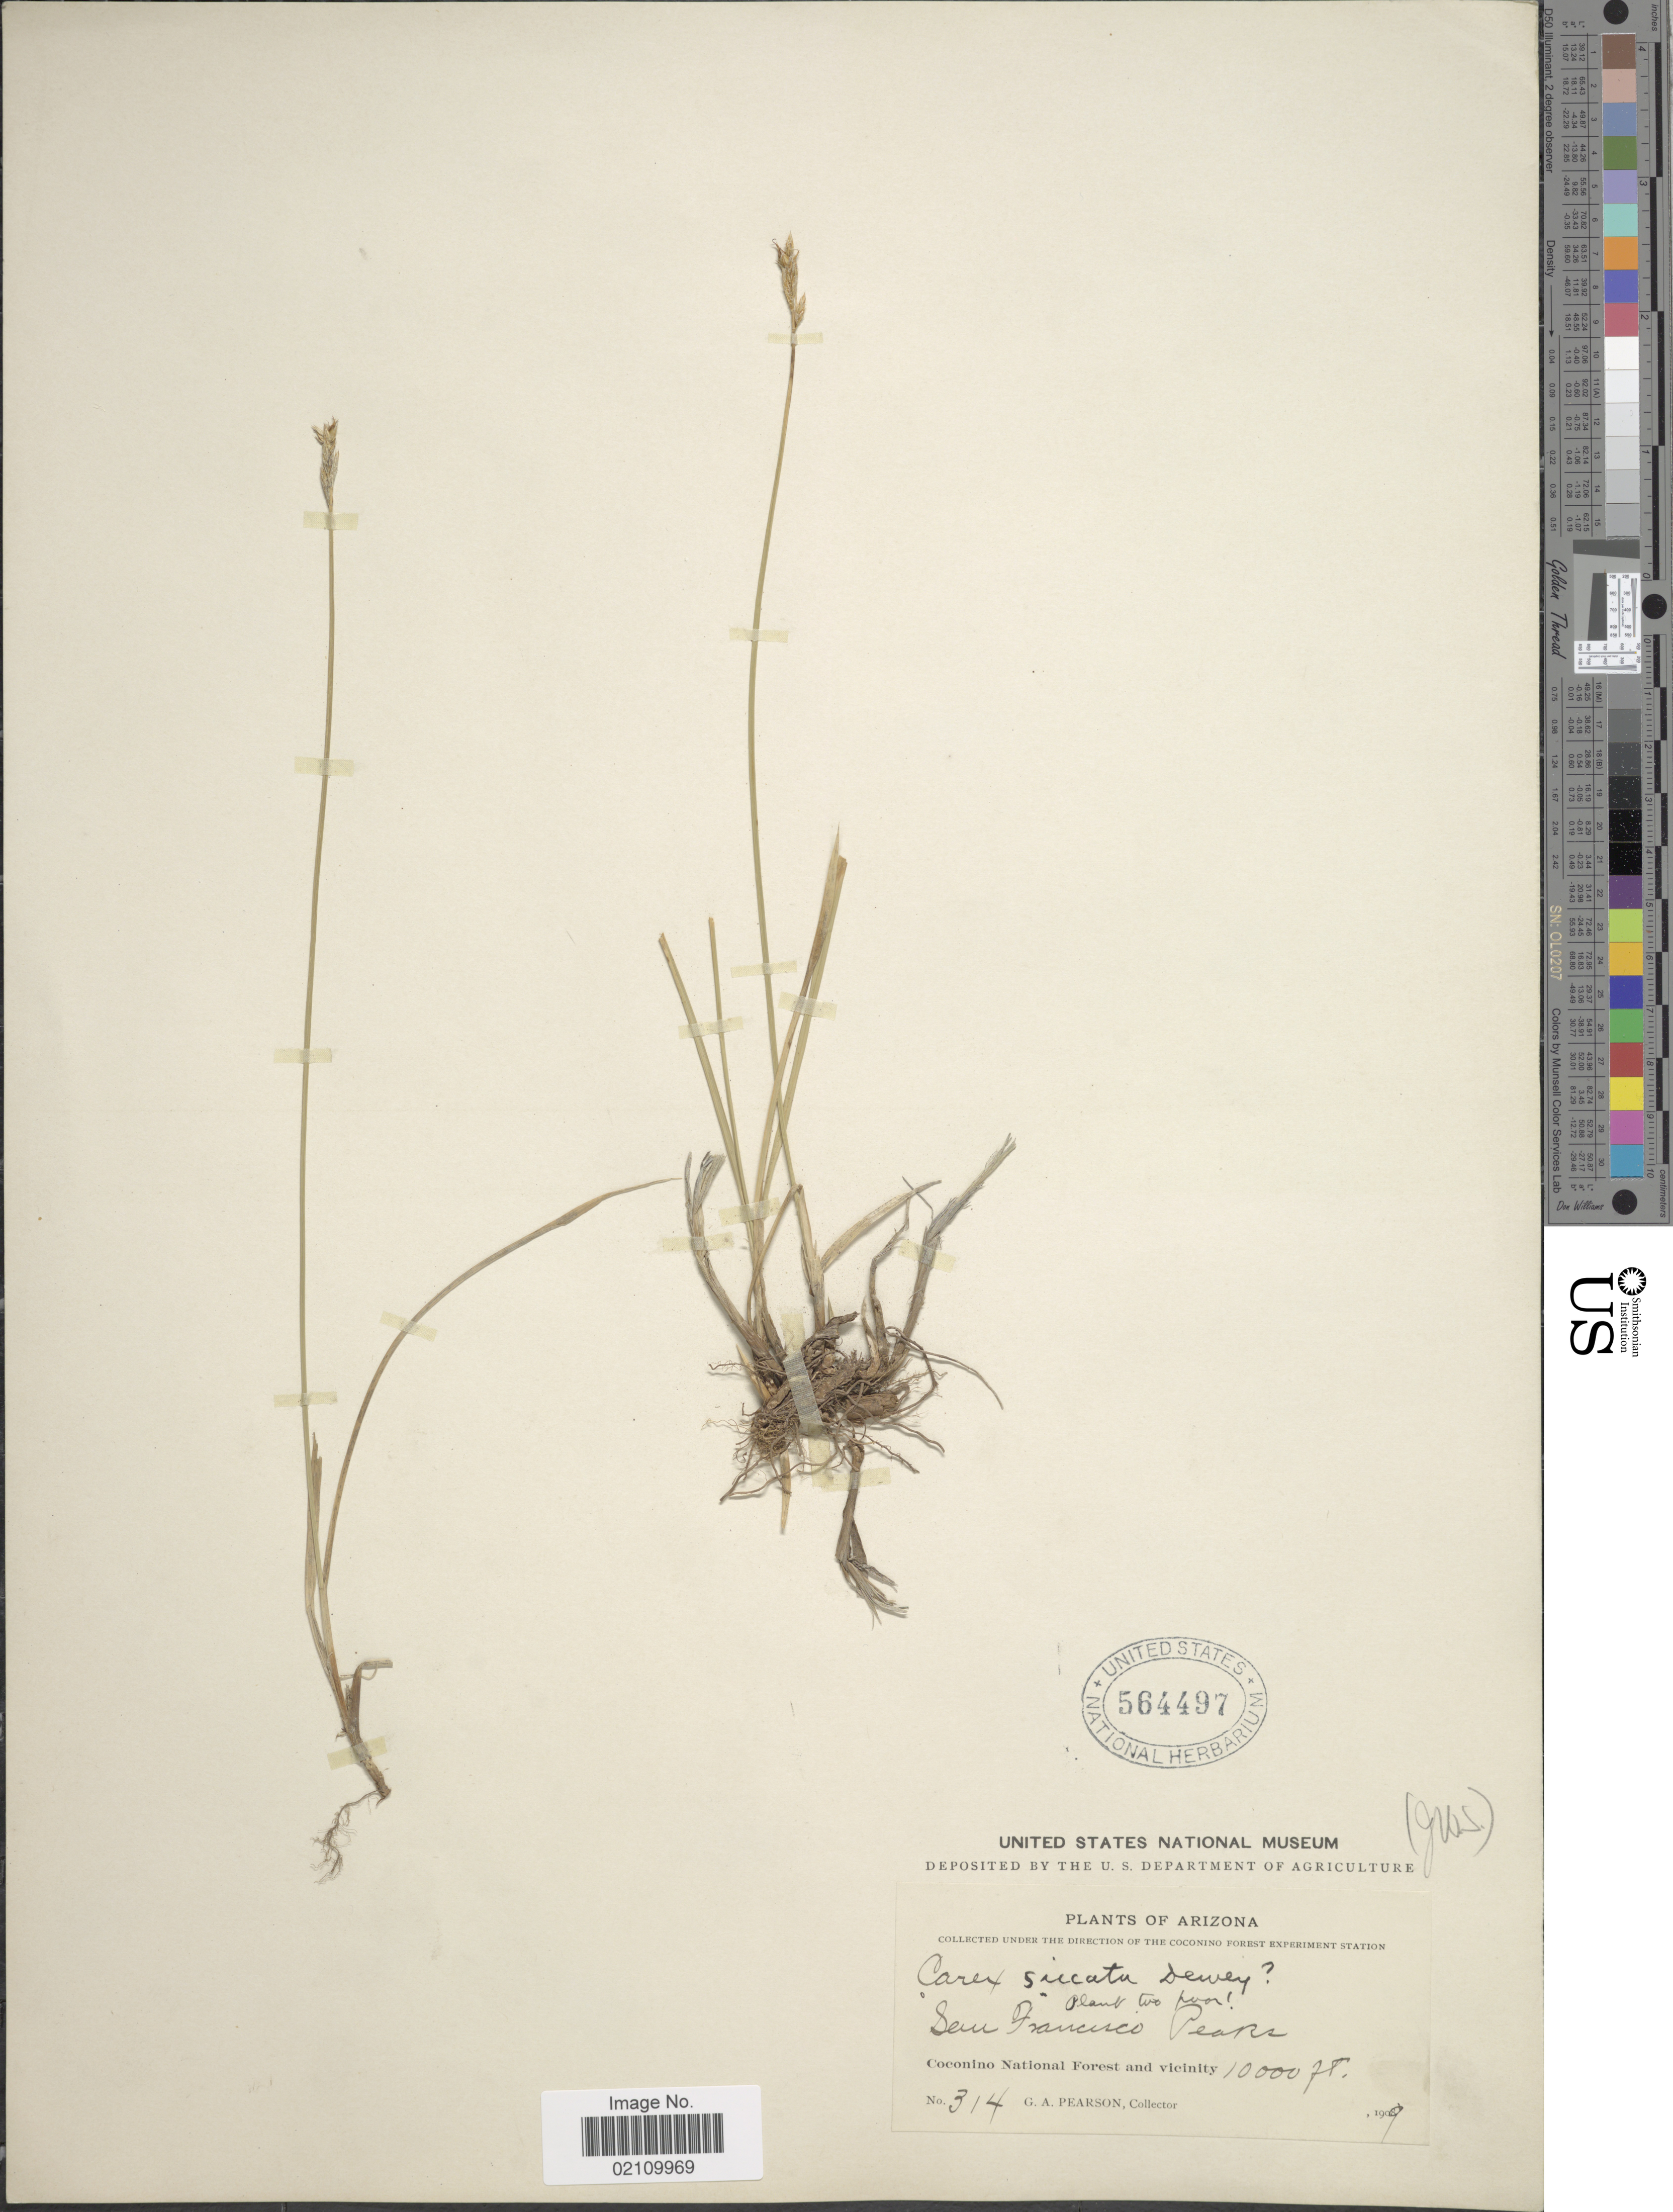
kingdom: Plantae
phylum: Tracheophyta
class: Liliopsida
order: Poales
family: Cyperaceae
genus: Carex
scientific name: Carex siccata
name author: Dewey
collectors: G. Pearson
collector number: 314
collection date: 1909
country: United States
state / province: Arizona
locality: San Francisco Peaks. Coconino National Forest and vicinity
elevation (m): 3048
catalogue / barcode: US 564497